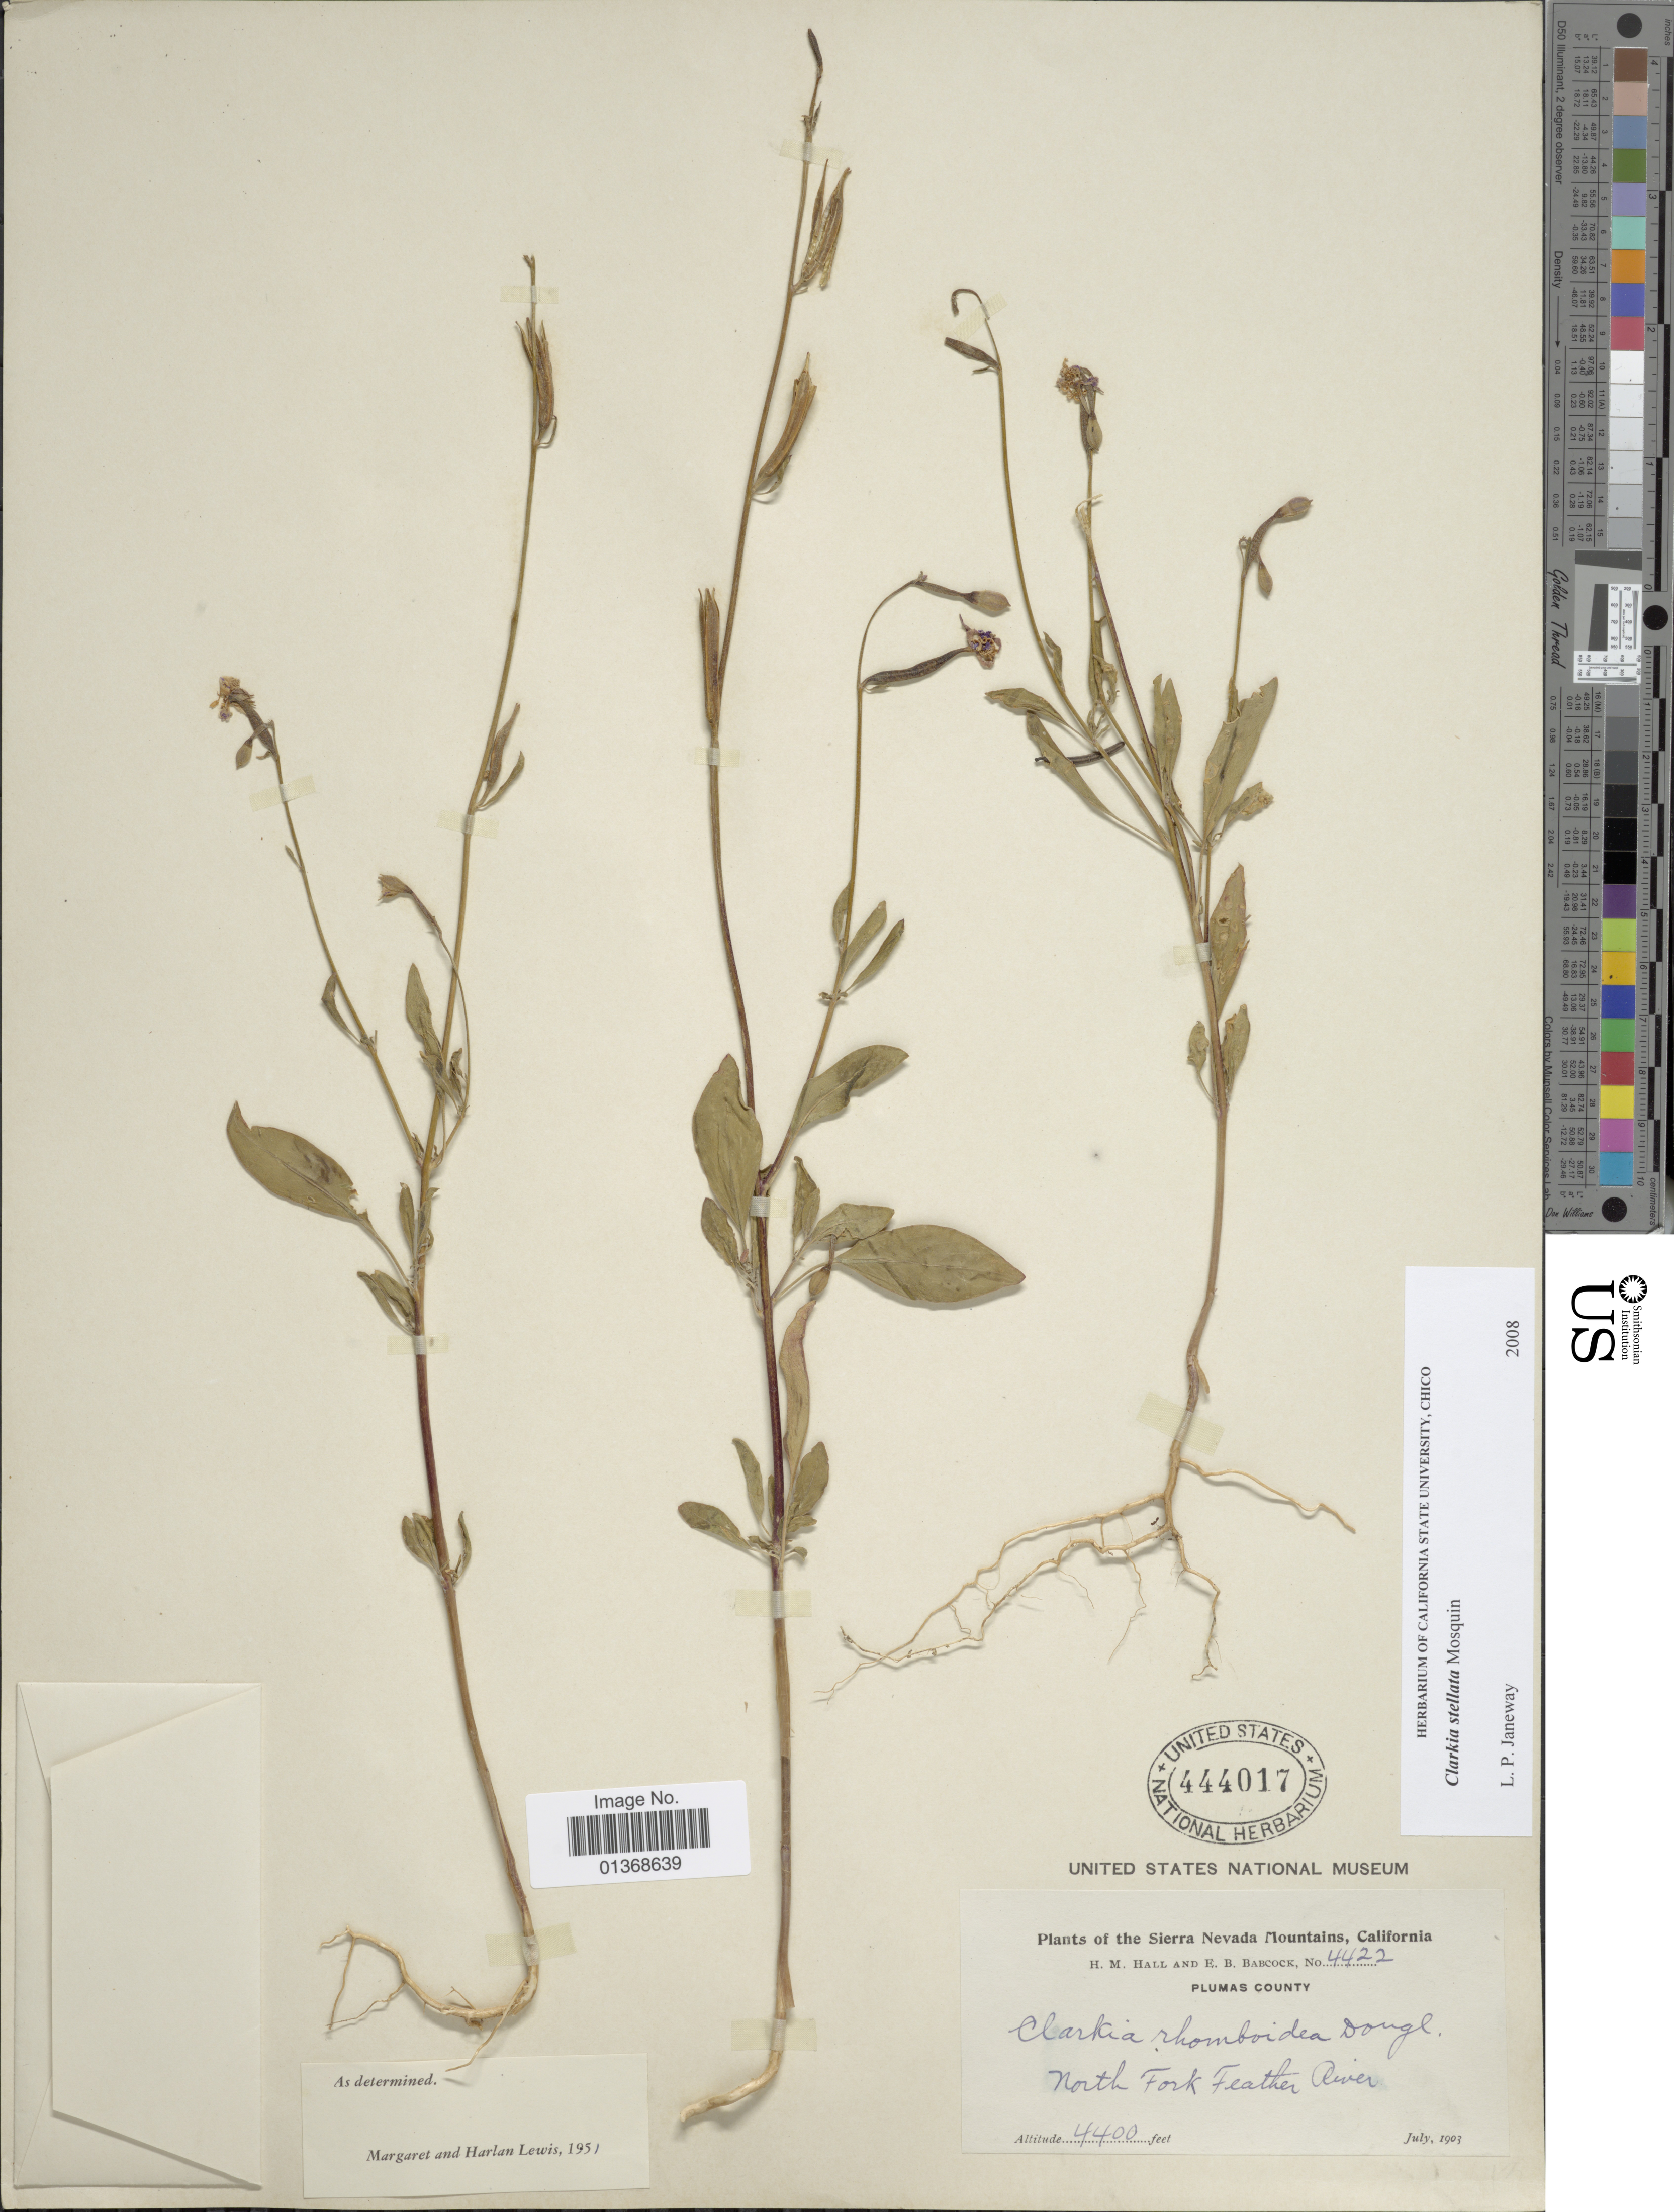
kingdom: Plantae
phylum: Tracheophyta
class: Magnoliopsida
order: Myrtales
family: Onagraceae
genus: Clarkia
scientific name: Clarkia stellata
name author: Mosquin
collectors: H. M. Hall & E. B. Babcock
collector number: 4422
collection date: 1903-07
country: United States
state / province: California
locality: Sierra Nevada Mountains, North Fork Feather River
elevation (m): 1341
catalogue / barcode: US 444017